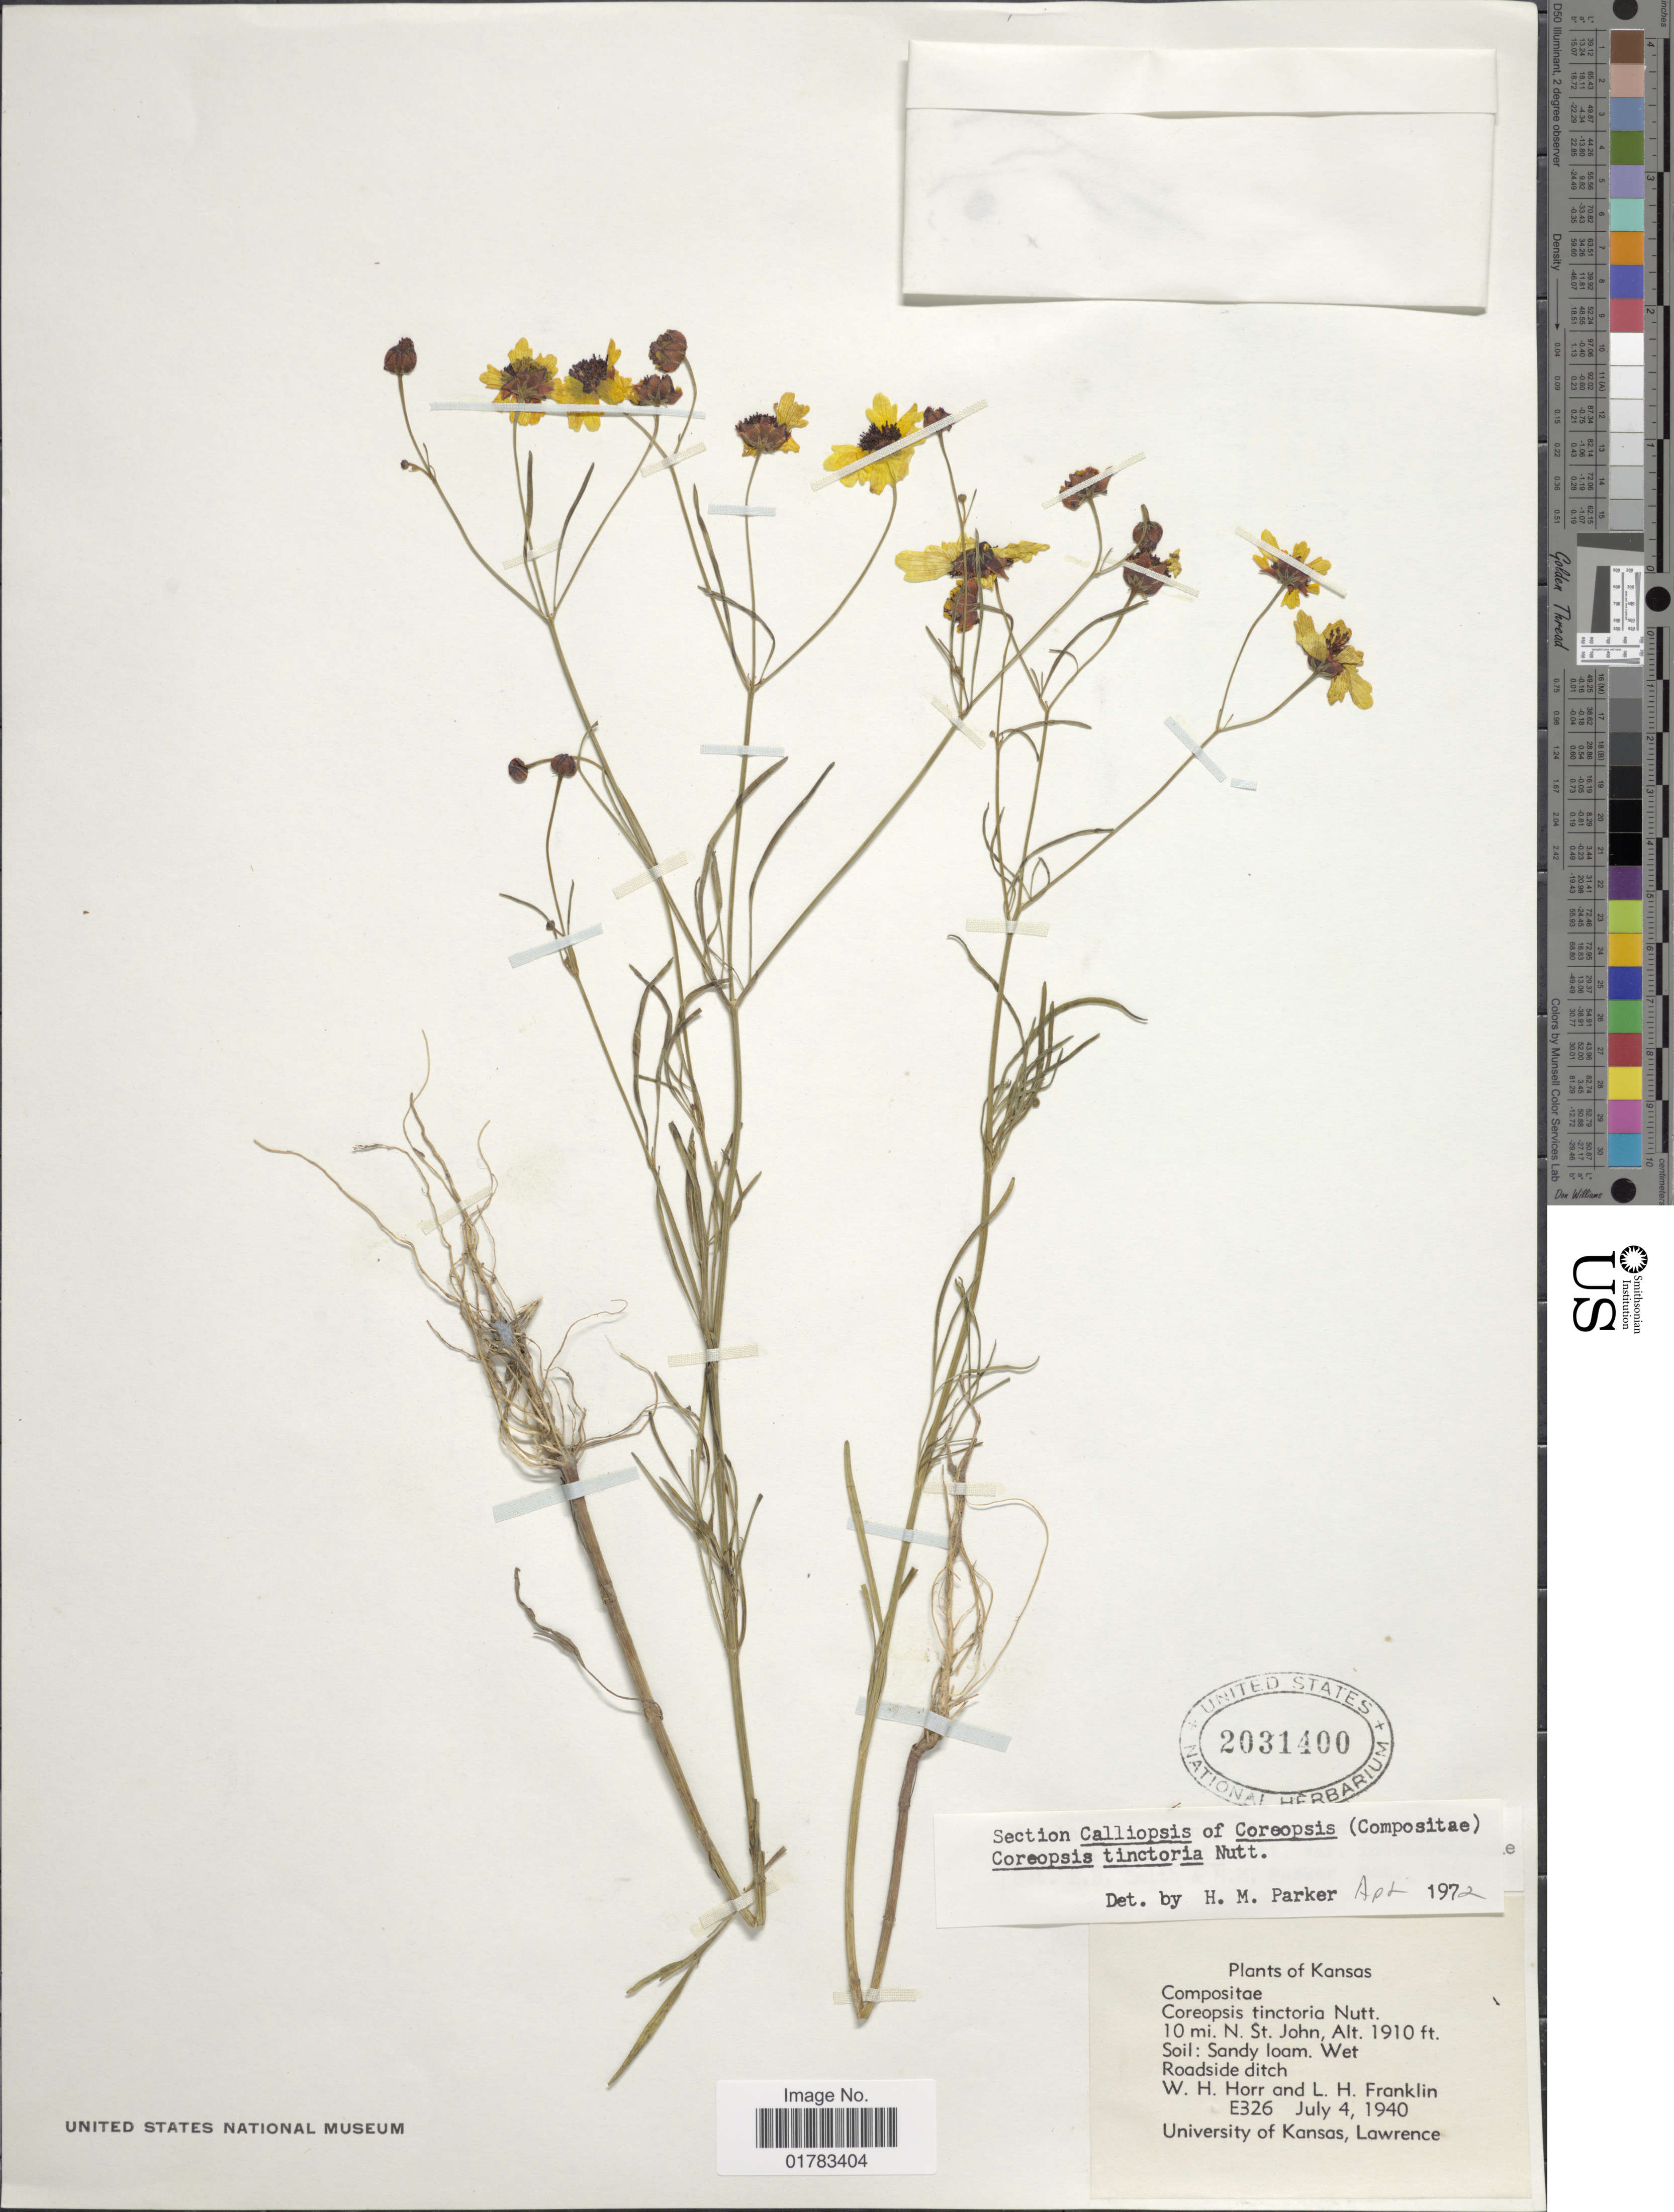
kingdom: Plantae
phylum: Tracheophyta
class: Magnoliopsida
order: Asterales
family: Asteraceae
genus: Coreopsis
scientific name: Coreopsis tinctoria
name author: Nutt.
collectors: W. H. Horr & L. H. Franklin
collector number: E326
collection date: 1940-07-04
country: United States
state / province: Kansas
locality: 10 mi. N. St. John, wet Roadside ditch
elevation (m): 582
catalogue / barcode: US 2031400